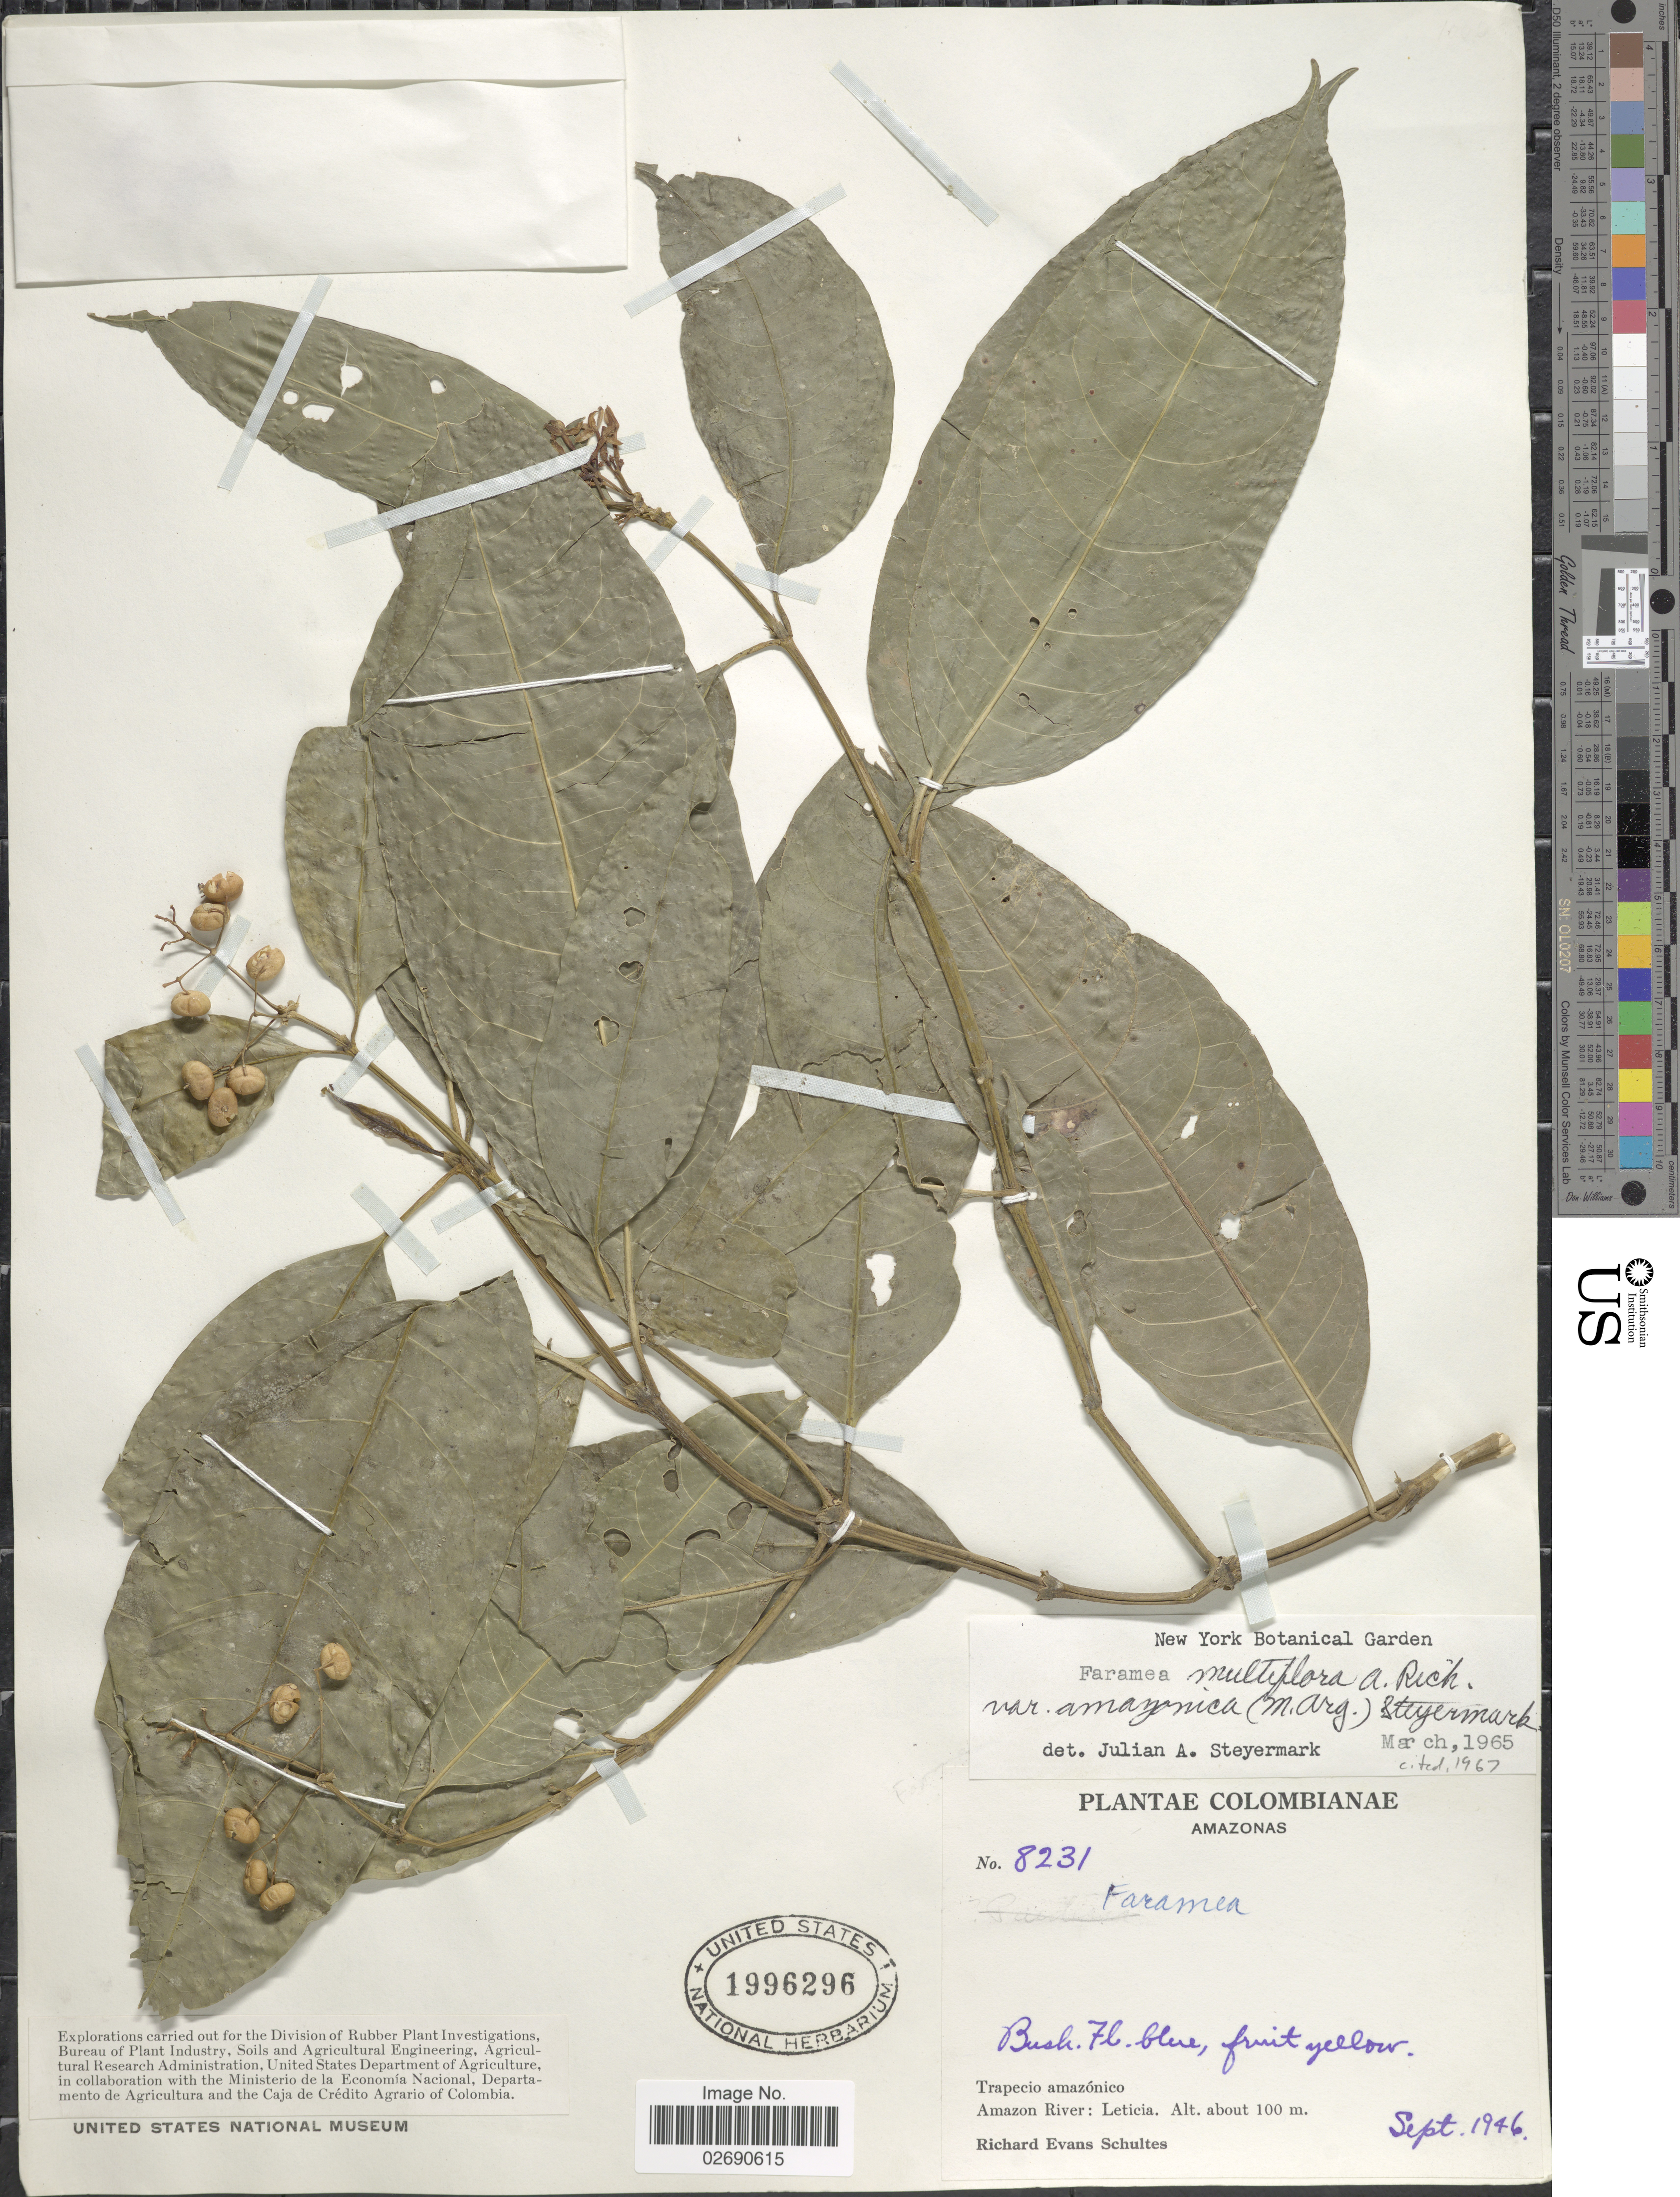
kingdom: Plantae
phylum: Tracheophyta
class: Magnoliopsida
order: Gentianales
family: Rubiaceae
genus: Faramea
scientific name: Faramea multiflora var. amazonica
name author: (Müll. Arg.) Steyerm.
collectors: R. E. Schultes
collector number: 8231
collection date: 1946-09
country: Colombia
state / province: Amazônas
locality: Trapecio amazónico, Amazon River: Leticia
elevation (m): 100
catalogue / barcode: US 1996296